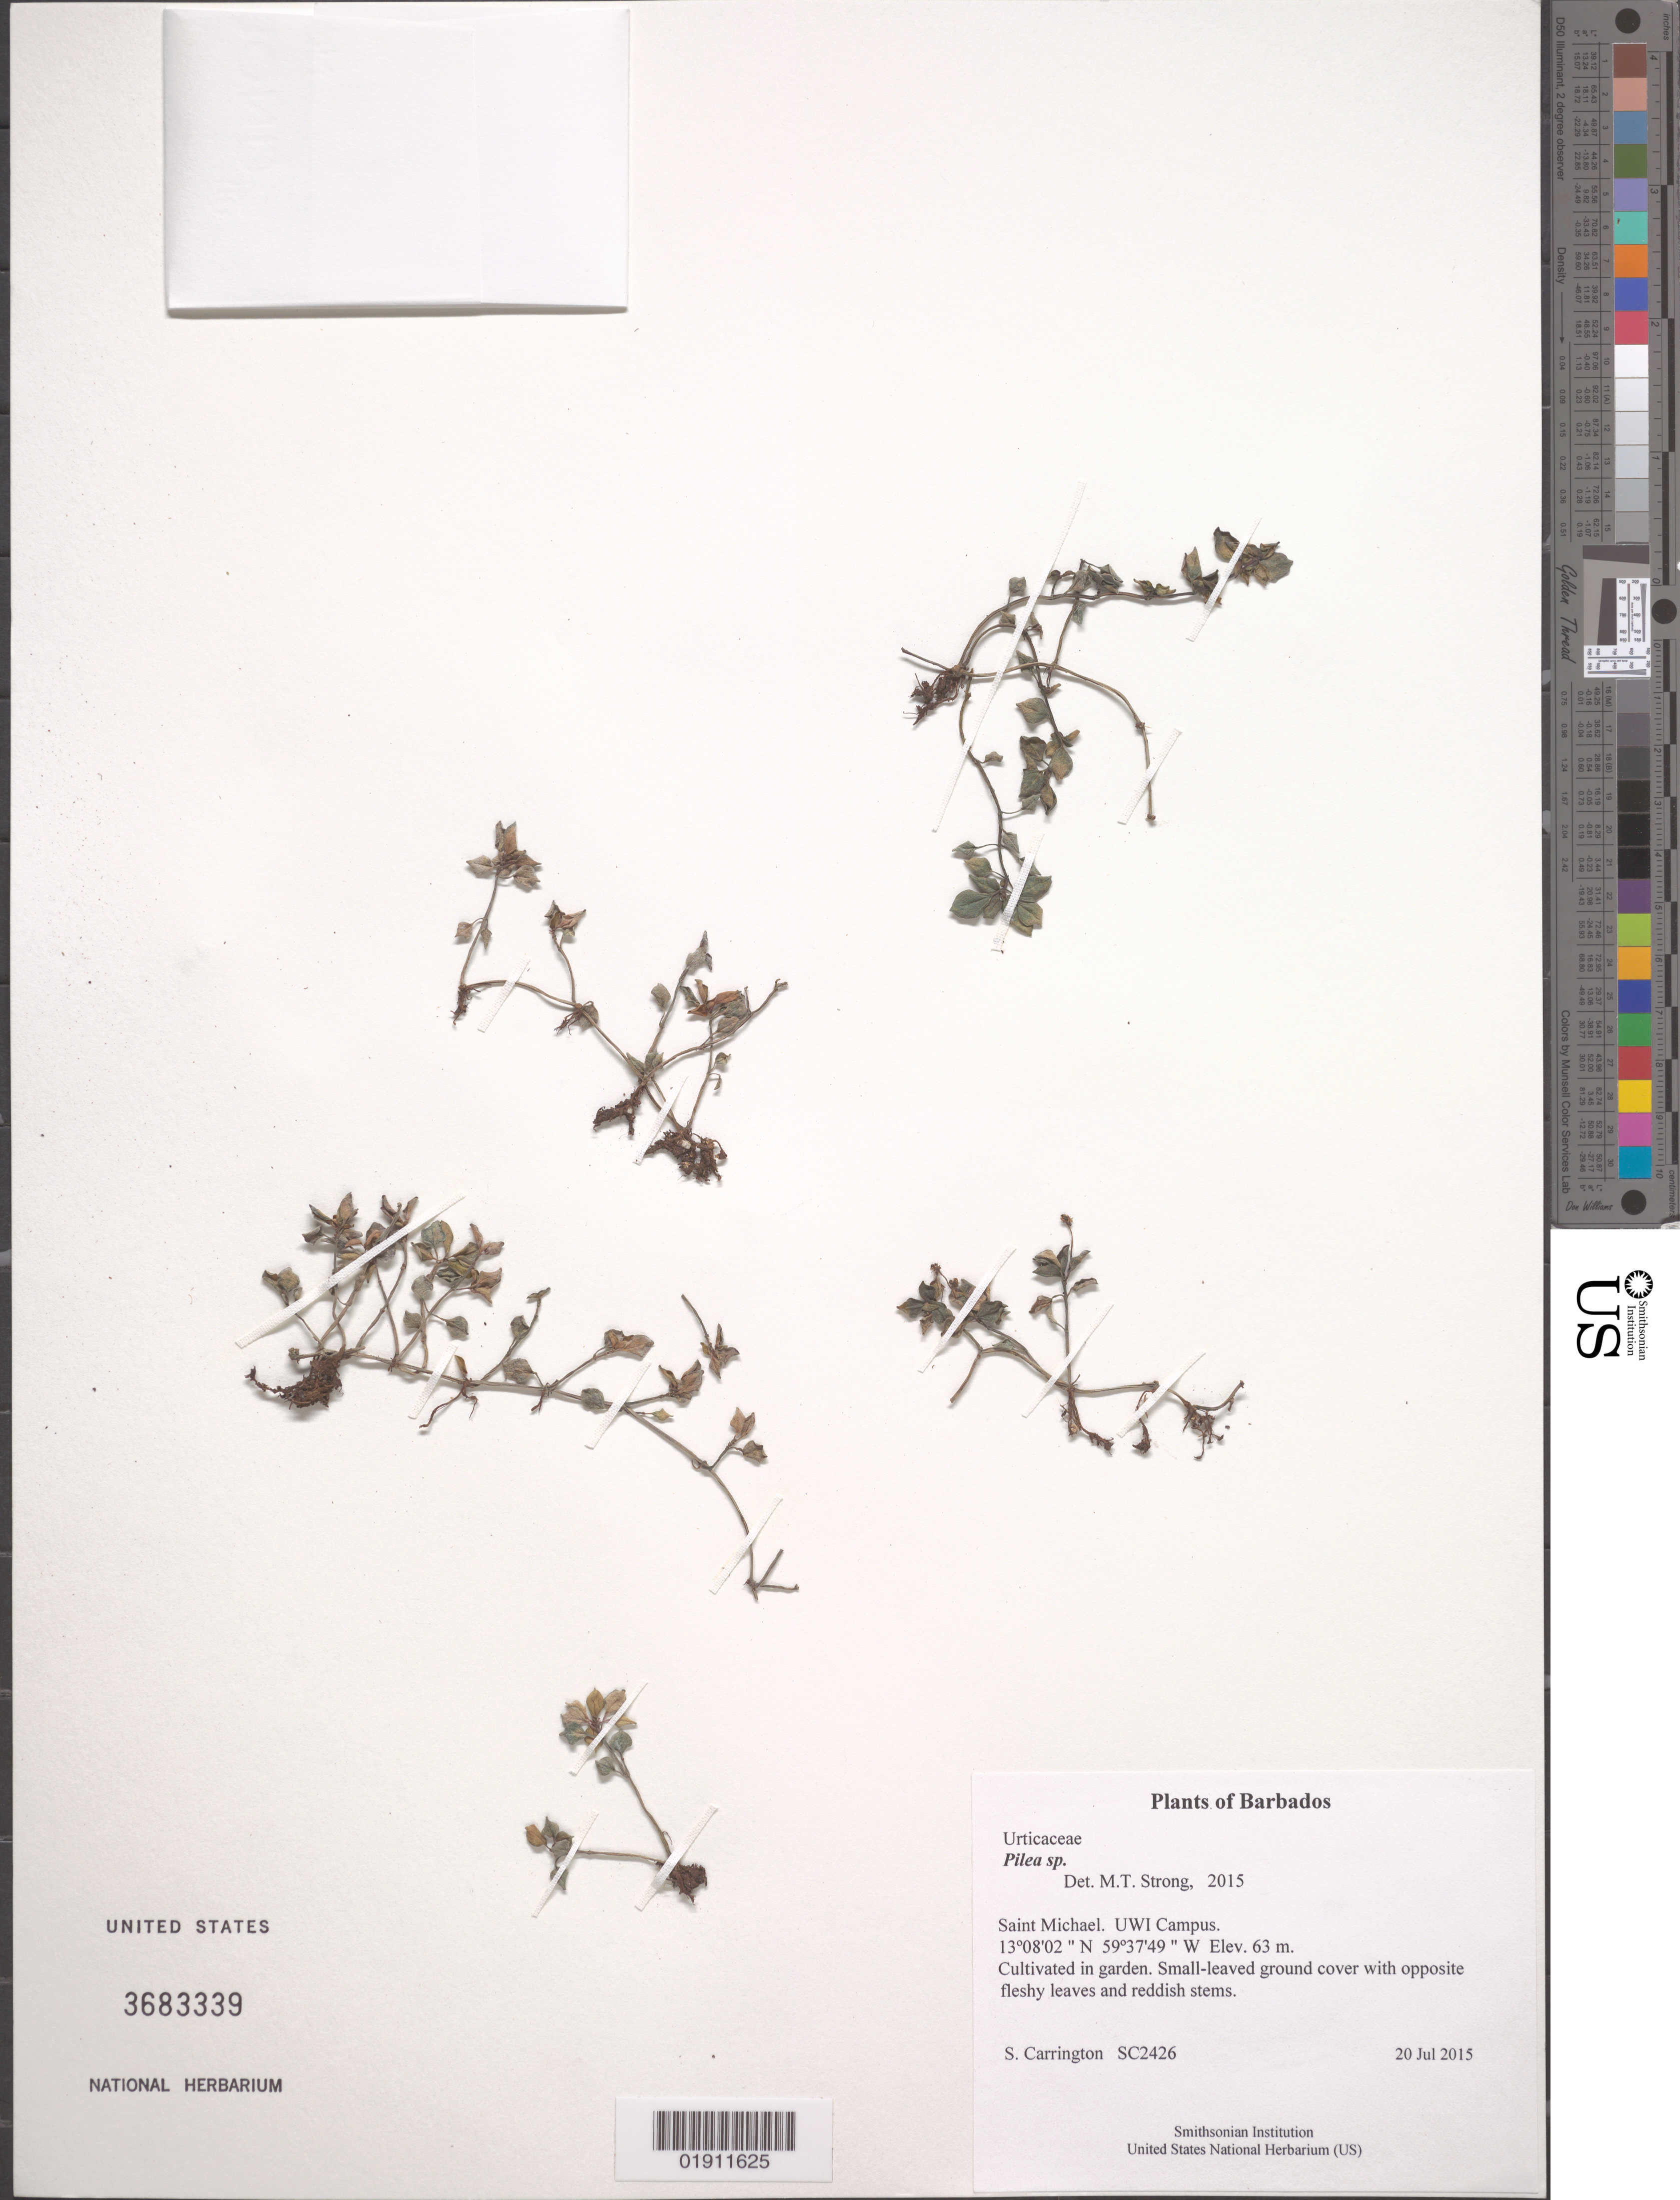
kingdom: Plantae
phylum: Tracheophyta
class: Magnoliopsida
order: Rosales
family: Urticaceae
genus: Pilea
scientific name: Pilea sp.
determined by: Strong, M. T., (US), Smithsonian Institution - National Museum of Natural History (UNITED STATES)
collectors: C. M. S. Carrington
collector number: SC2426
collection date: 2015-07-20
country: Barbados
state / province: Saint Michael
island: Barbados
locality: UWI Campus, St Michael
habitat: Garden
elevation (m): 63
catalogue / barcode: US 3683339